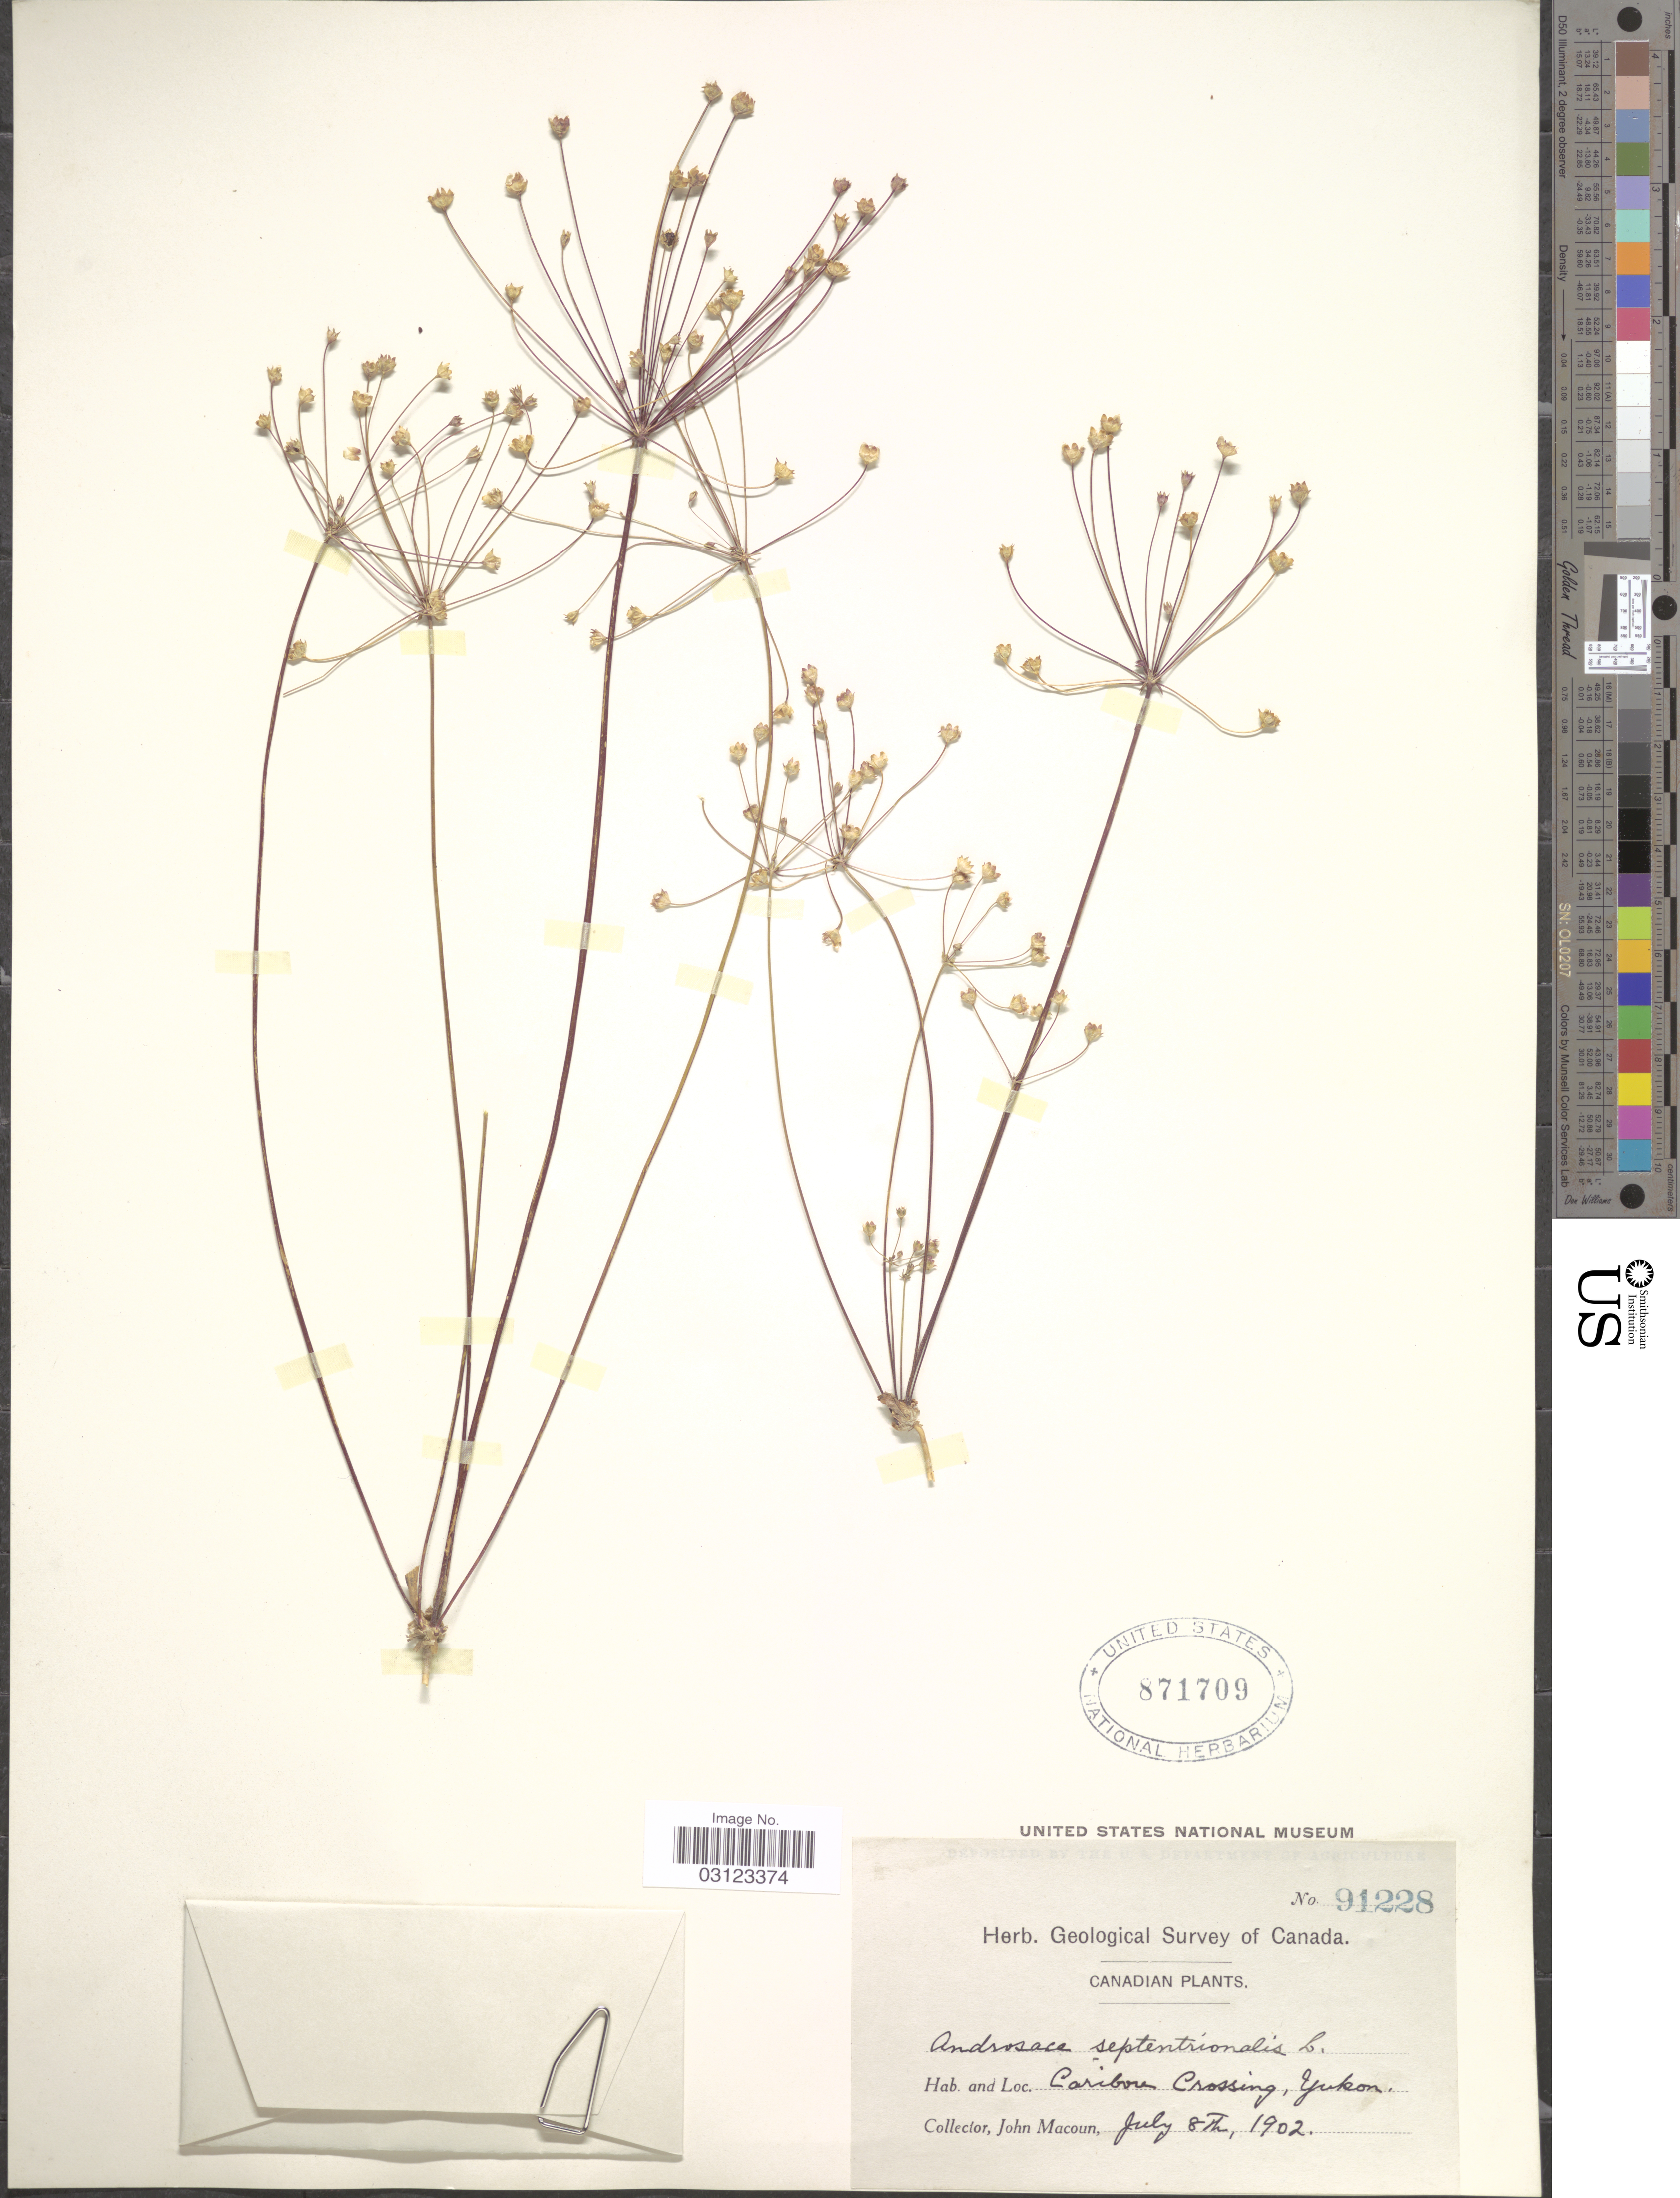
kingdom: Plantae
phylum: Tracheophyta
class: Magnoliopsida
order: Ericales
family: Primulaceae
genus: Androsace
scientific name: Androsace septentrionalis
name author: L.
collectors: J. Macoun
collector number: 91228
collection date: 1902-07-08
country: Canada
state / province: Yukon Territory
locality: Caribou Crossing, Yukon.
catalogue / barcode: US 871709